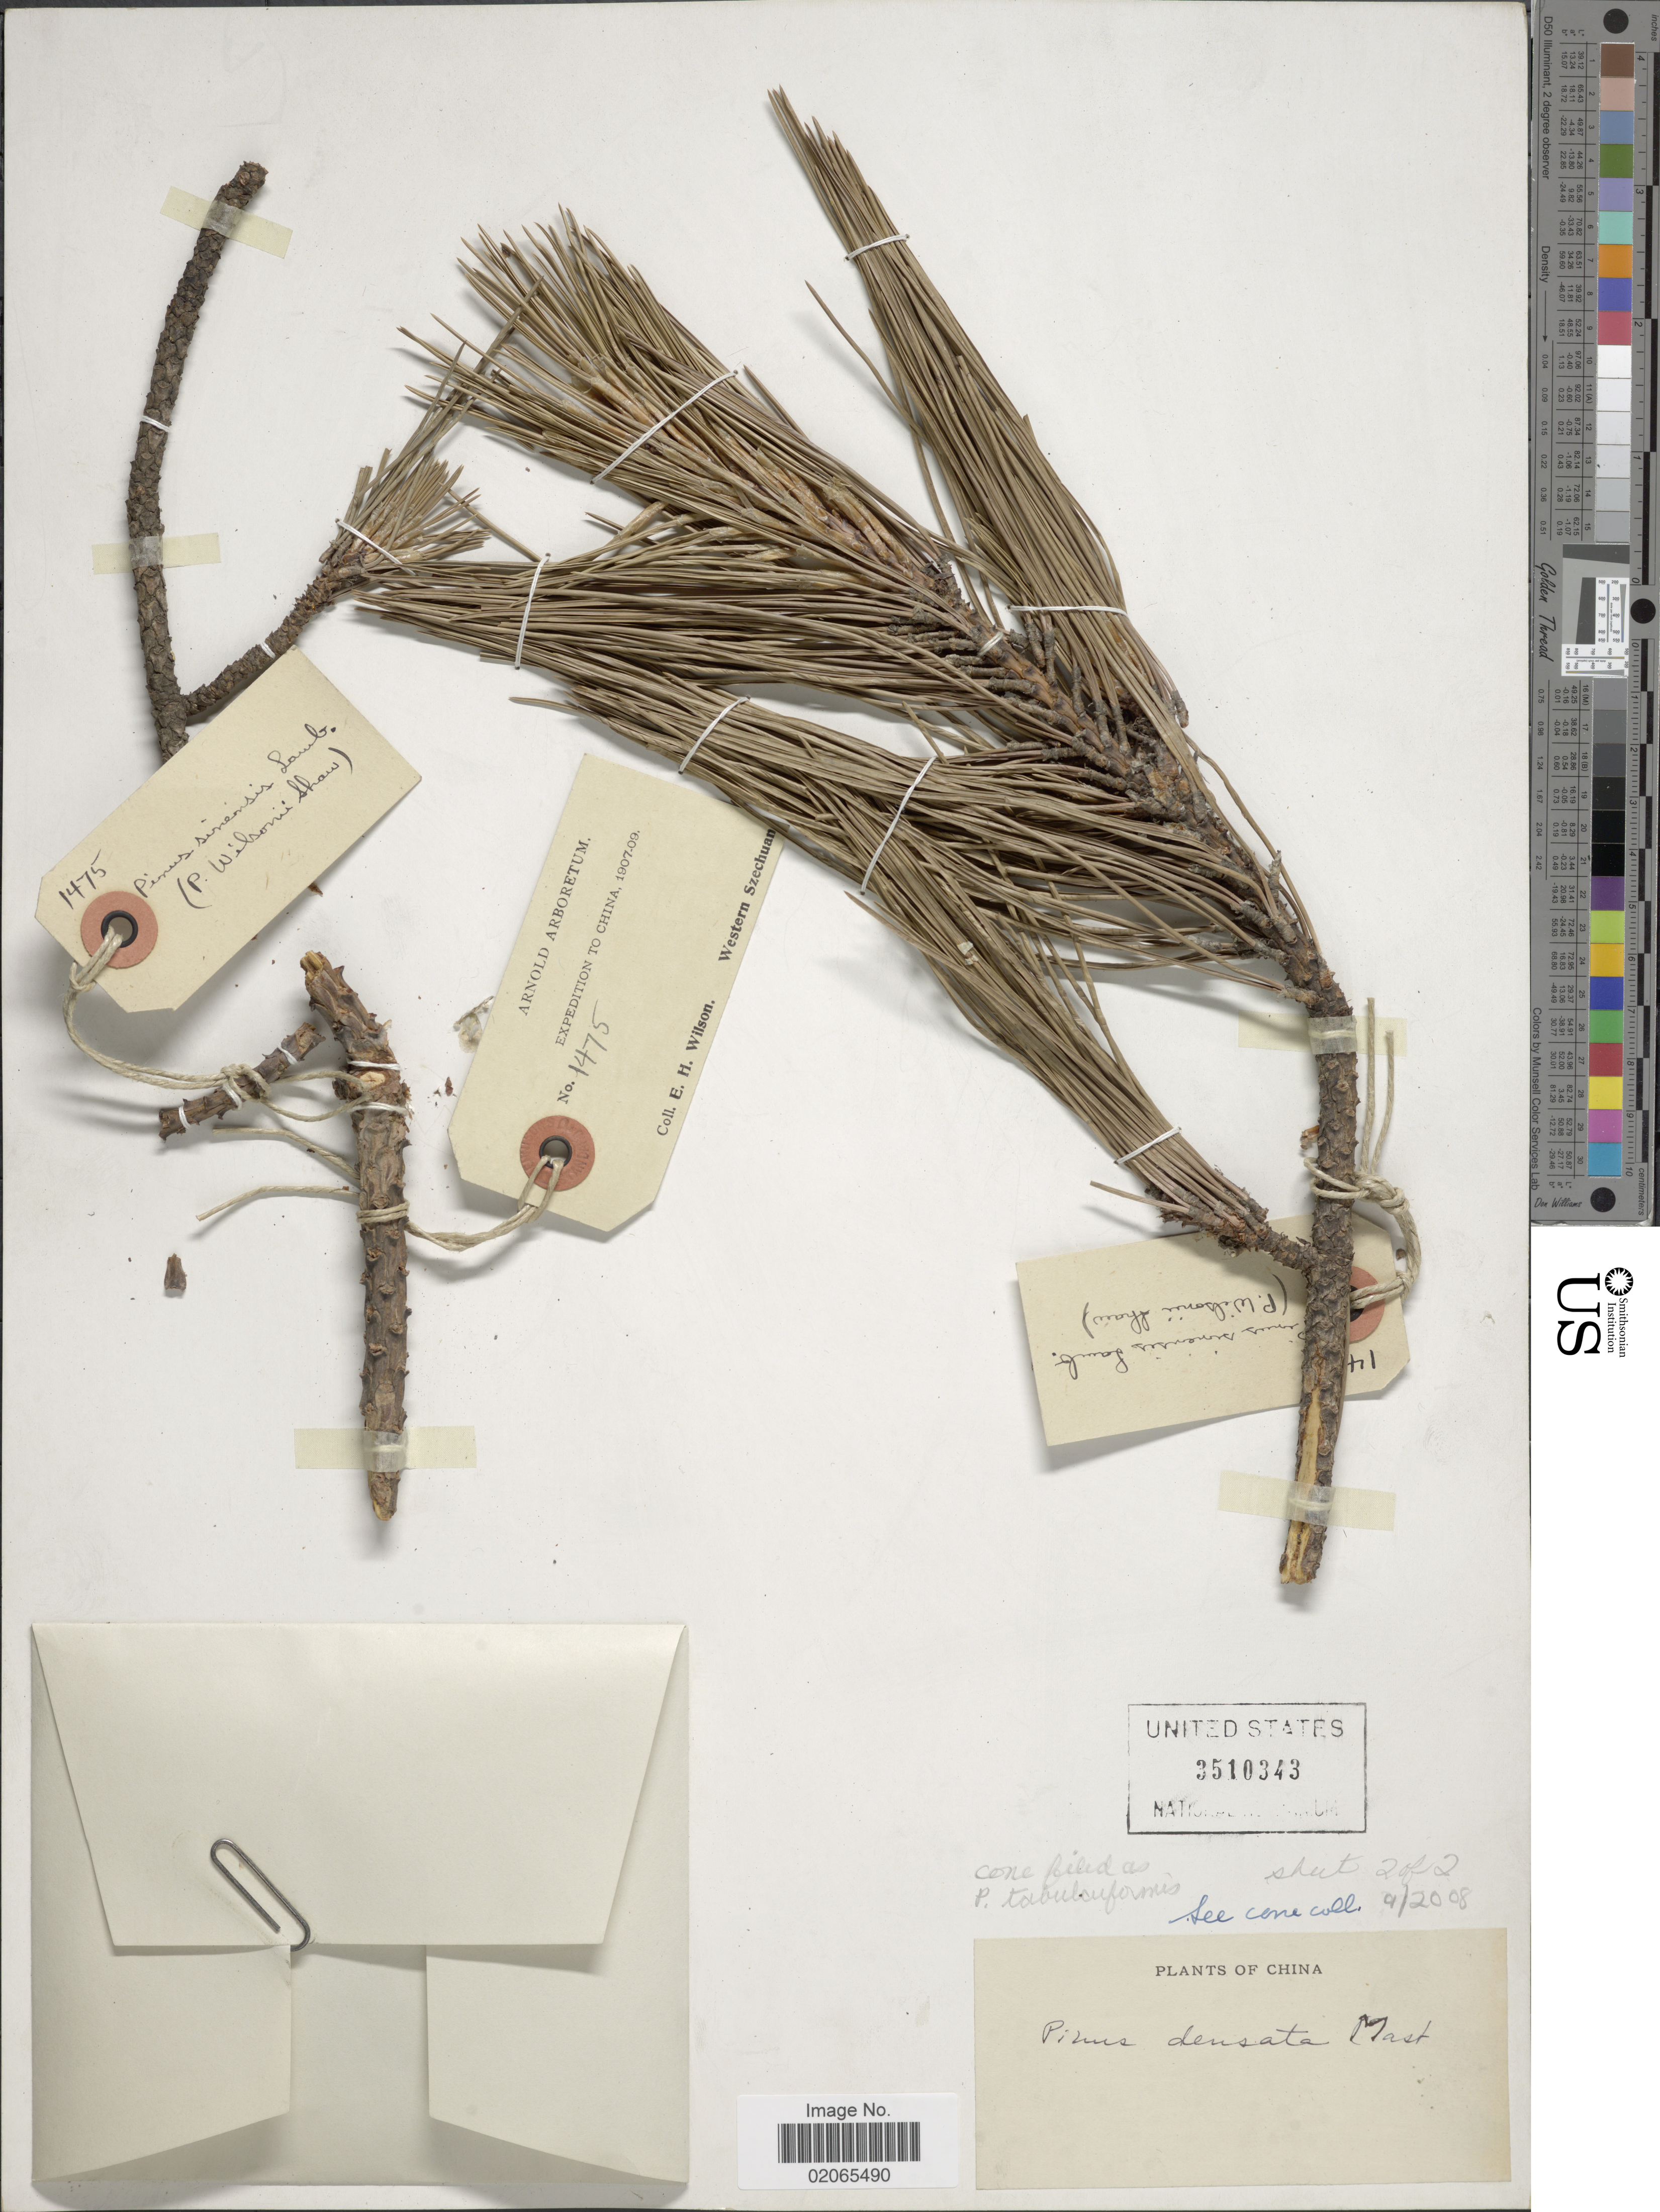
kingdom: Plantae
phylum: Tracheophyta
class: Pinopsida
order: Pinales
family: Pinaceae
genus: Pinus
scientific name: Pinus densata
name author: Mast.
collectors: E. Wilson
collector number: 1475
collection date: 1907/1909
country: China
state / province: Sichuan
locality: Western Szechuan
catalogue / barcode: US 3510343